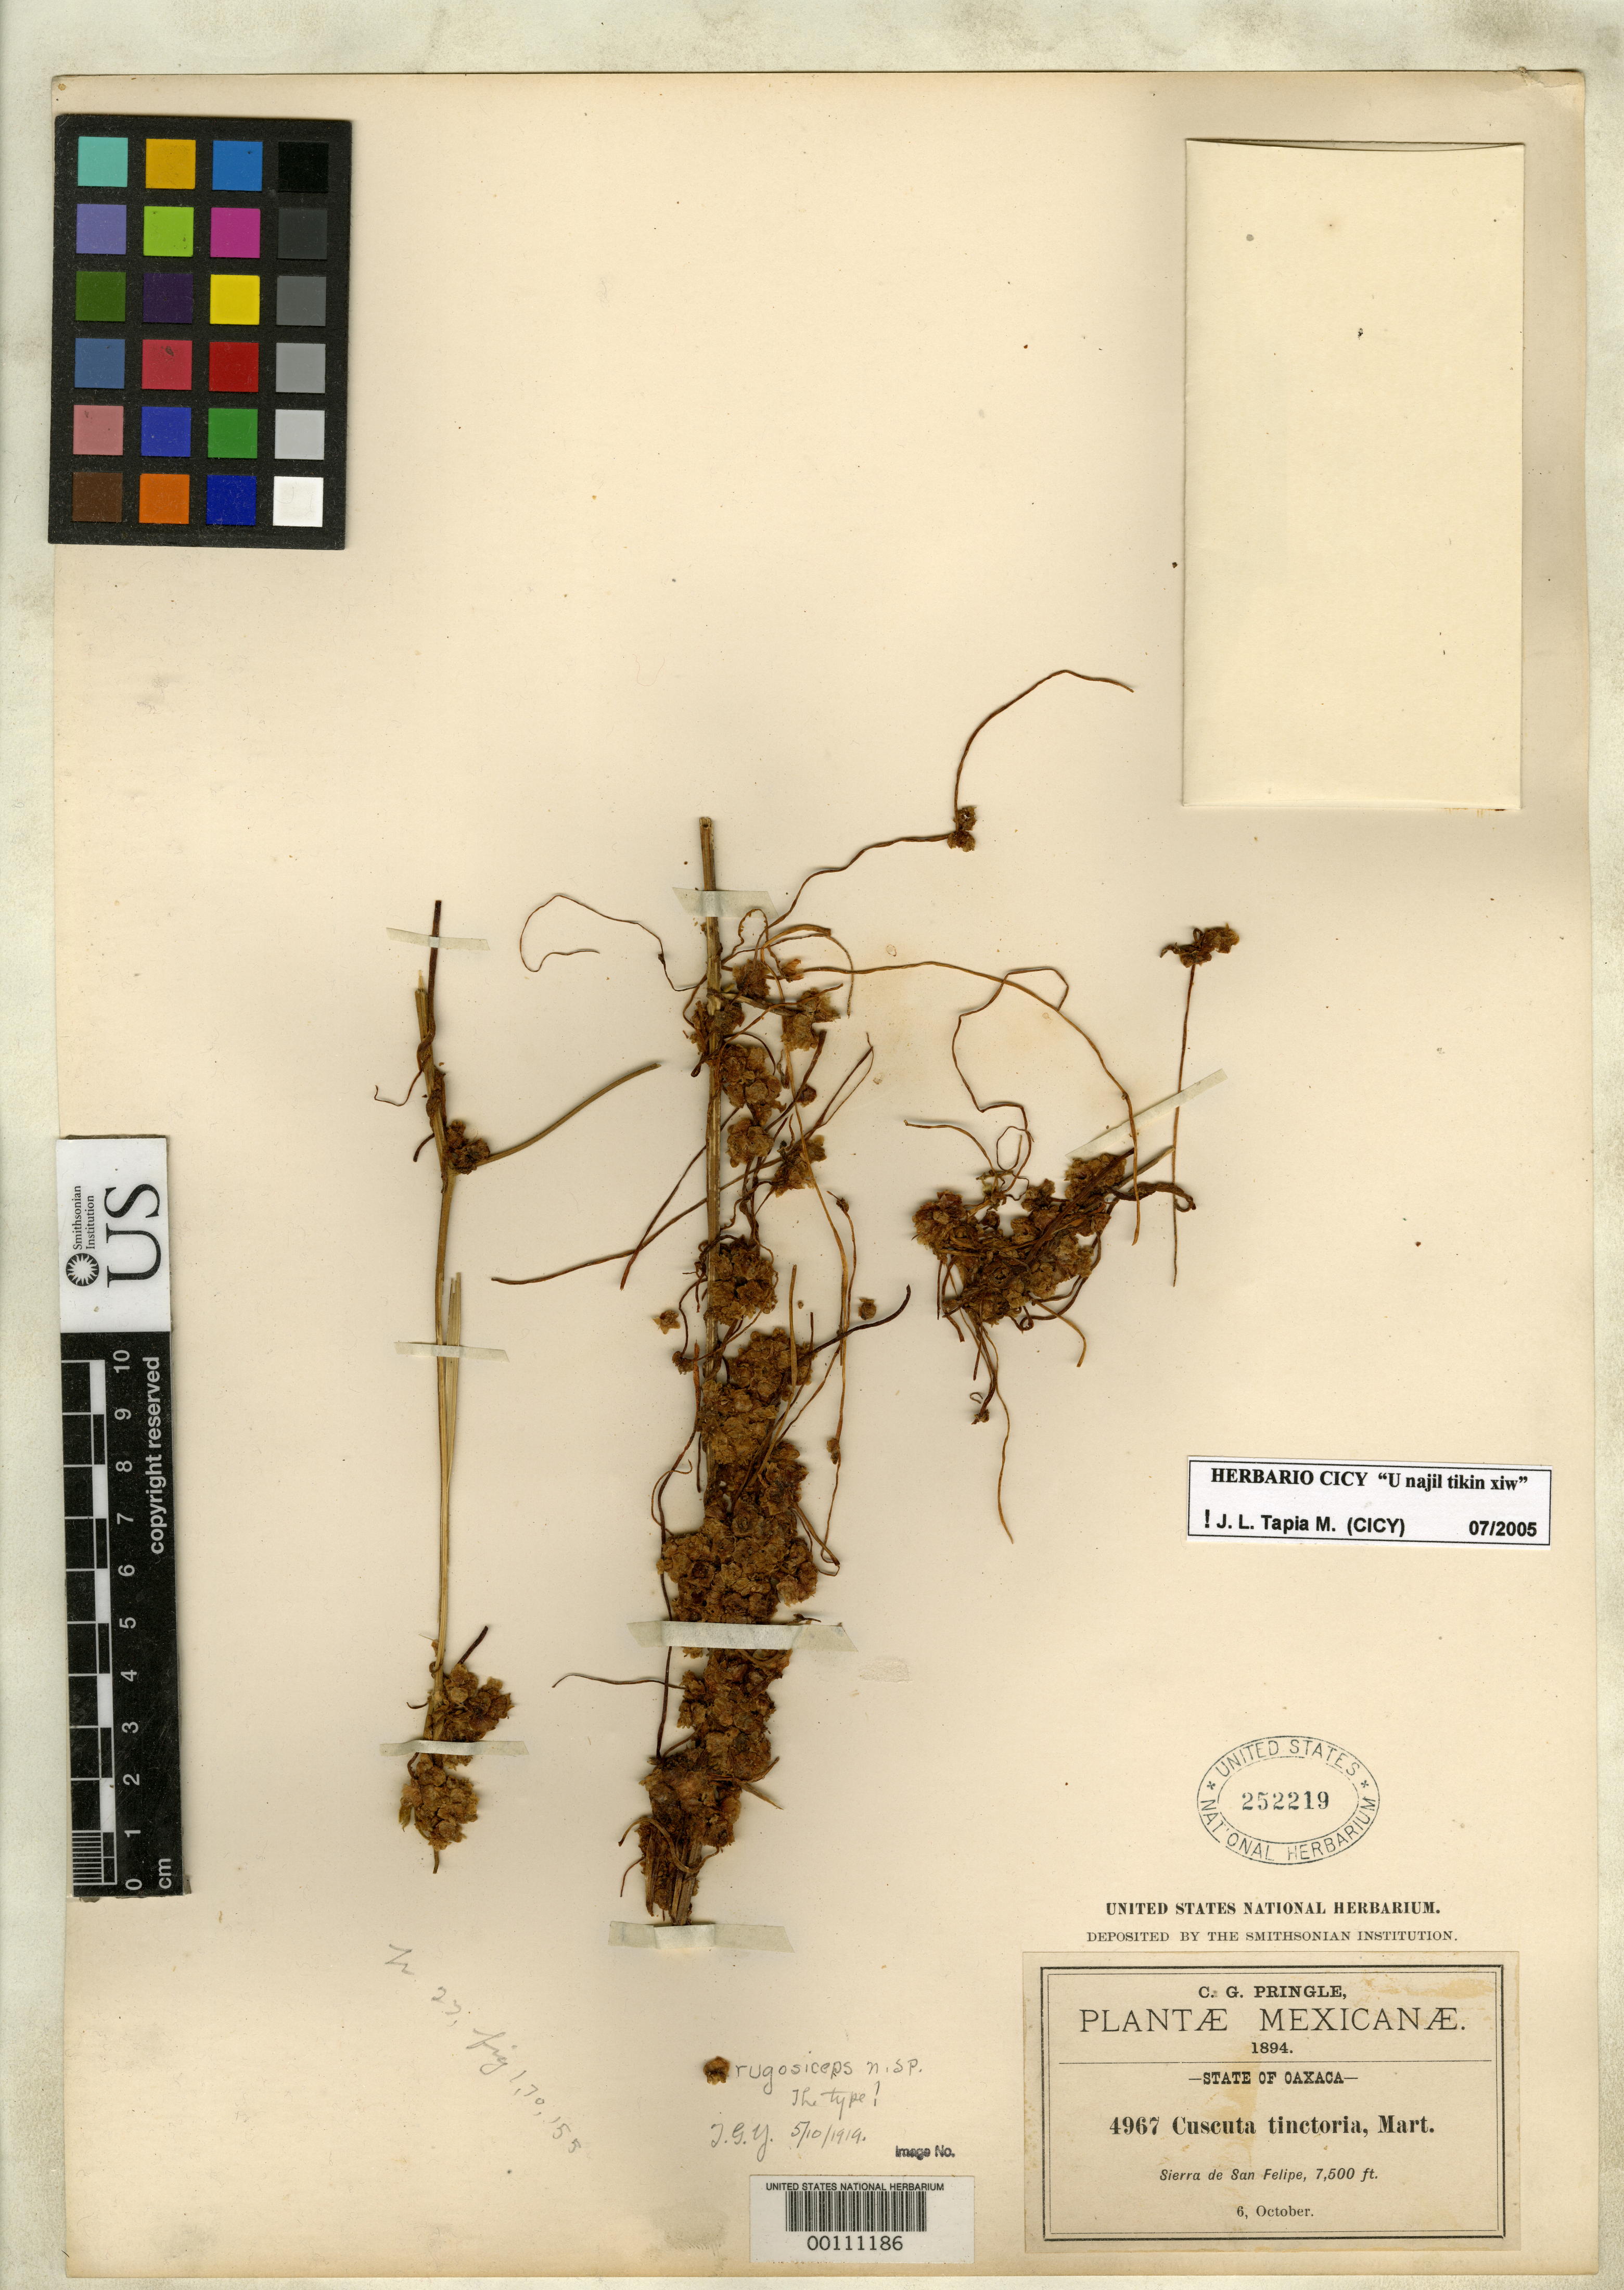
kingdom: Plantae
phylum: Tracheophyta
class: Magnoliopsida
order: Solanales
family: Convolvulaceae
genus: Cuscuta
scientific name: Cuscuta rugosiceps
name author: Yunck.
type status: Holotype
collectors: C. G. Pringle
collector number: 4967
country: Mexico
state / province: Oaxaca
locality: Sierra de San Felipe.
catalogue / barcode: US 252219